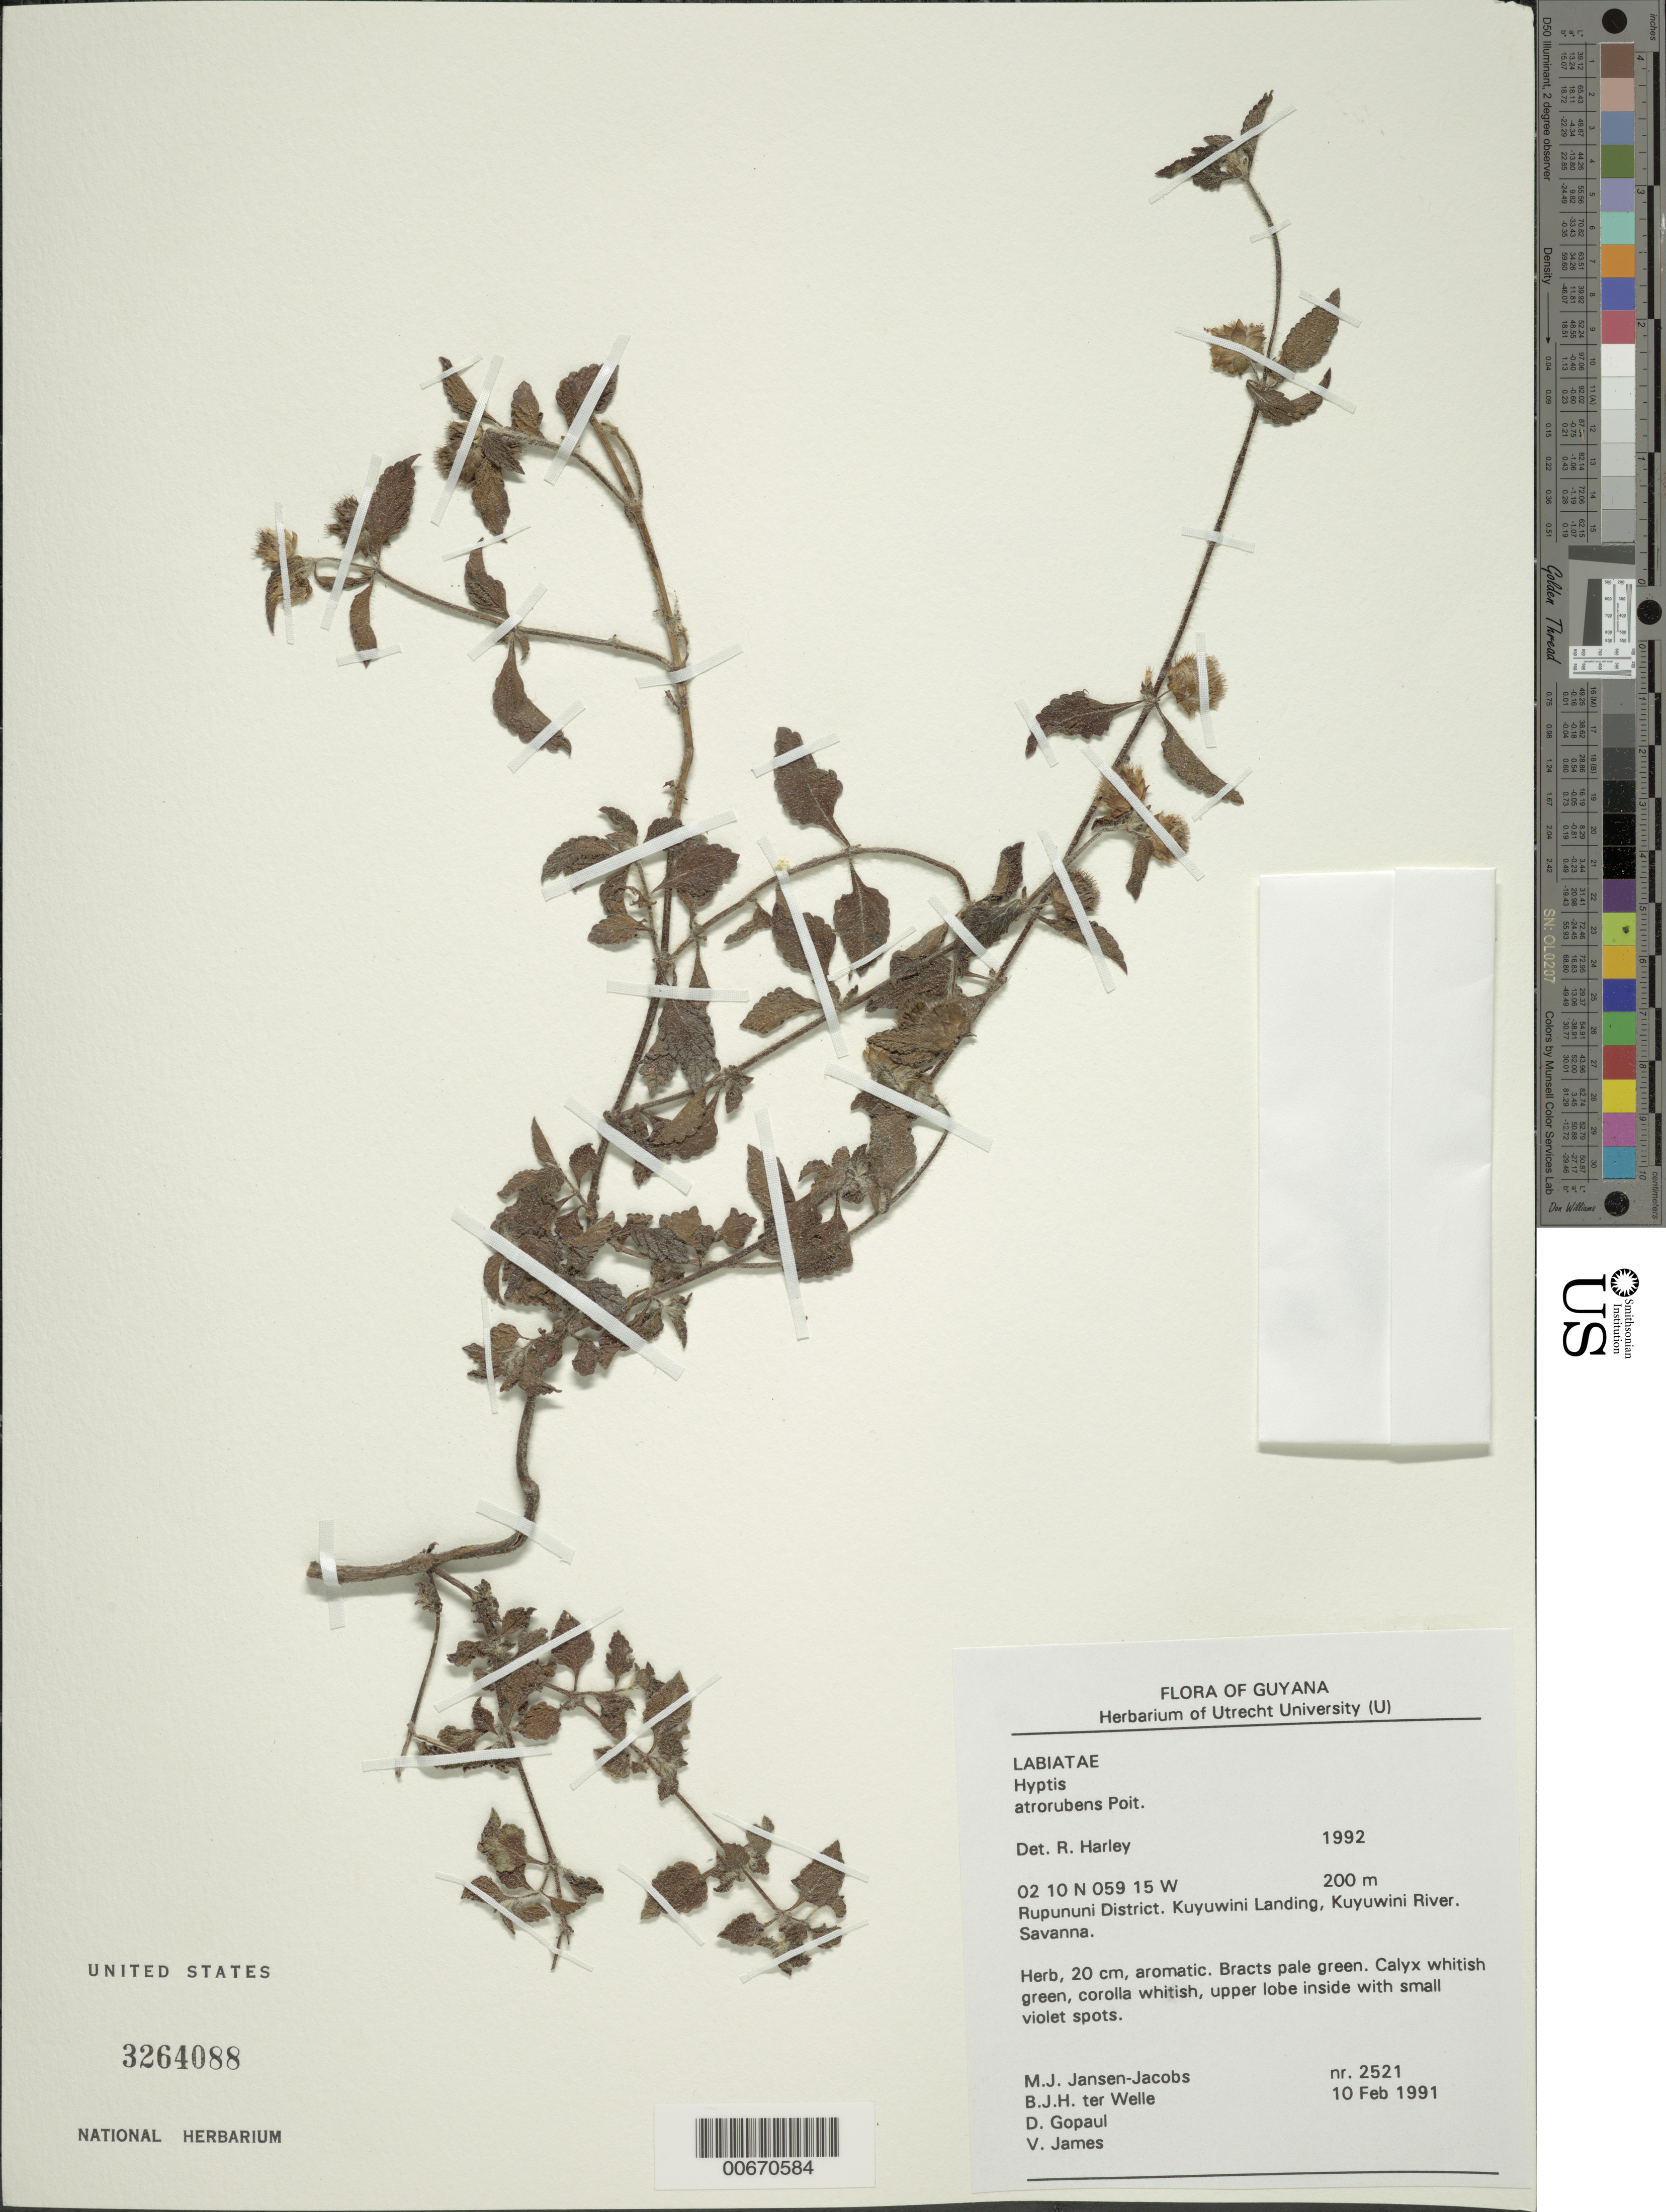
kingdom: Plantae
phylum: Tracheophyta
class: Magnoliopsida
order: Lamiales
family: Lamiaceae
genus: Hyptis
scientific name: Hyptis atrorubens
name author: Poit.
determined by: Harley, R. M.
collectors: M. J. Jansen-Jacobs, B. Welle, D. Gopaul & V. James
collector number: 2521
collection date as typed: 10-Feb-91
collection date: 1991-02-10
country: Guyana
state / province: U. Takutu-U. Essequibo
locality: Kuyuwini Landing, Kuyuwini River, Rupununi District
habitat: Savanna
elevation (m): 200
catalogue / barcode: US 3264088